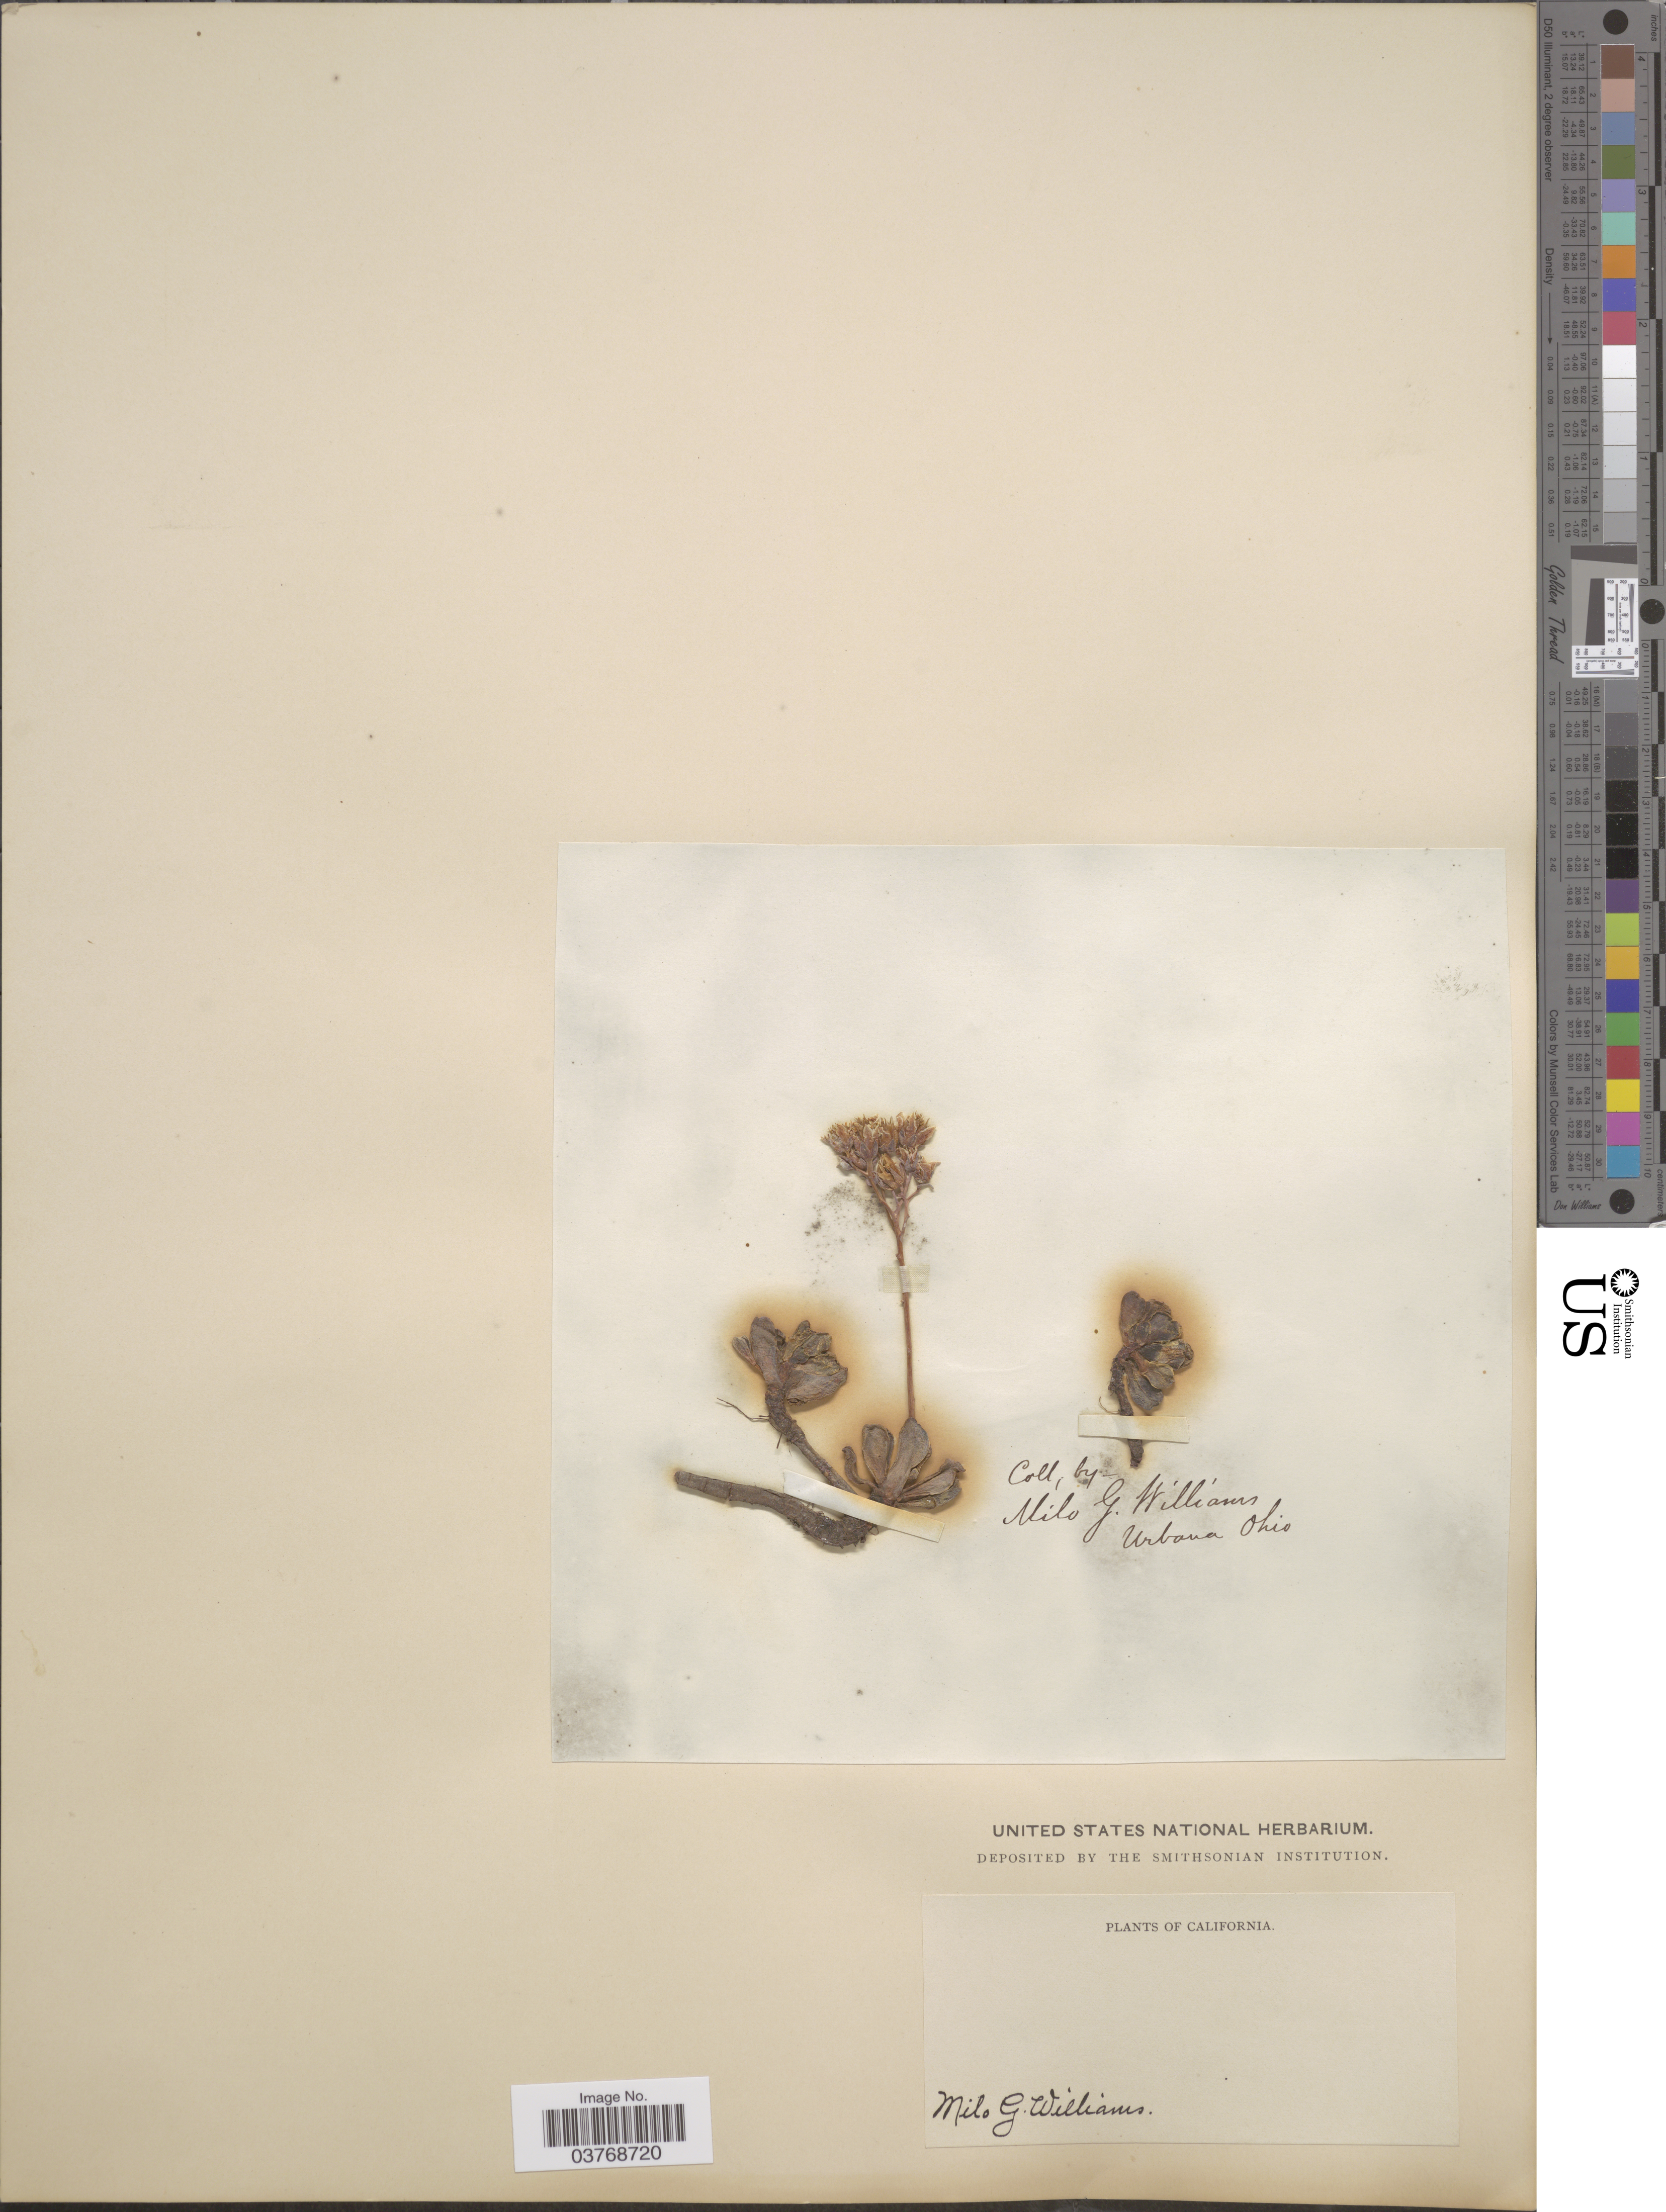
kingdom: Plantae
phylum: Tracheophyta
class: Magnoliopsida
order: Saxifragales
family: Crassulaceae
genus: Sedum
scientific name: Sedum obtusatum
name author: A. Gray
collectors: Mr. Williams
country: United States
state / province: California